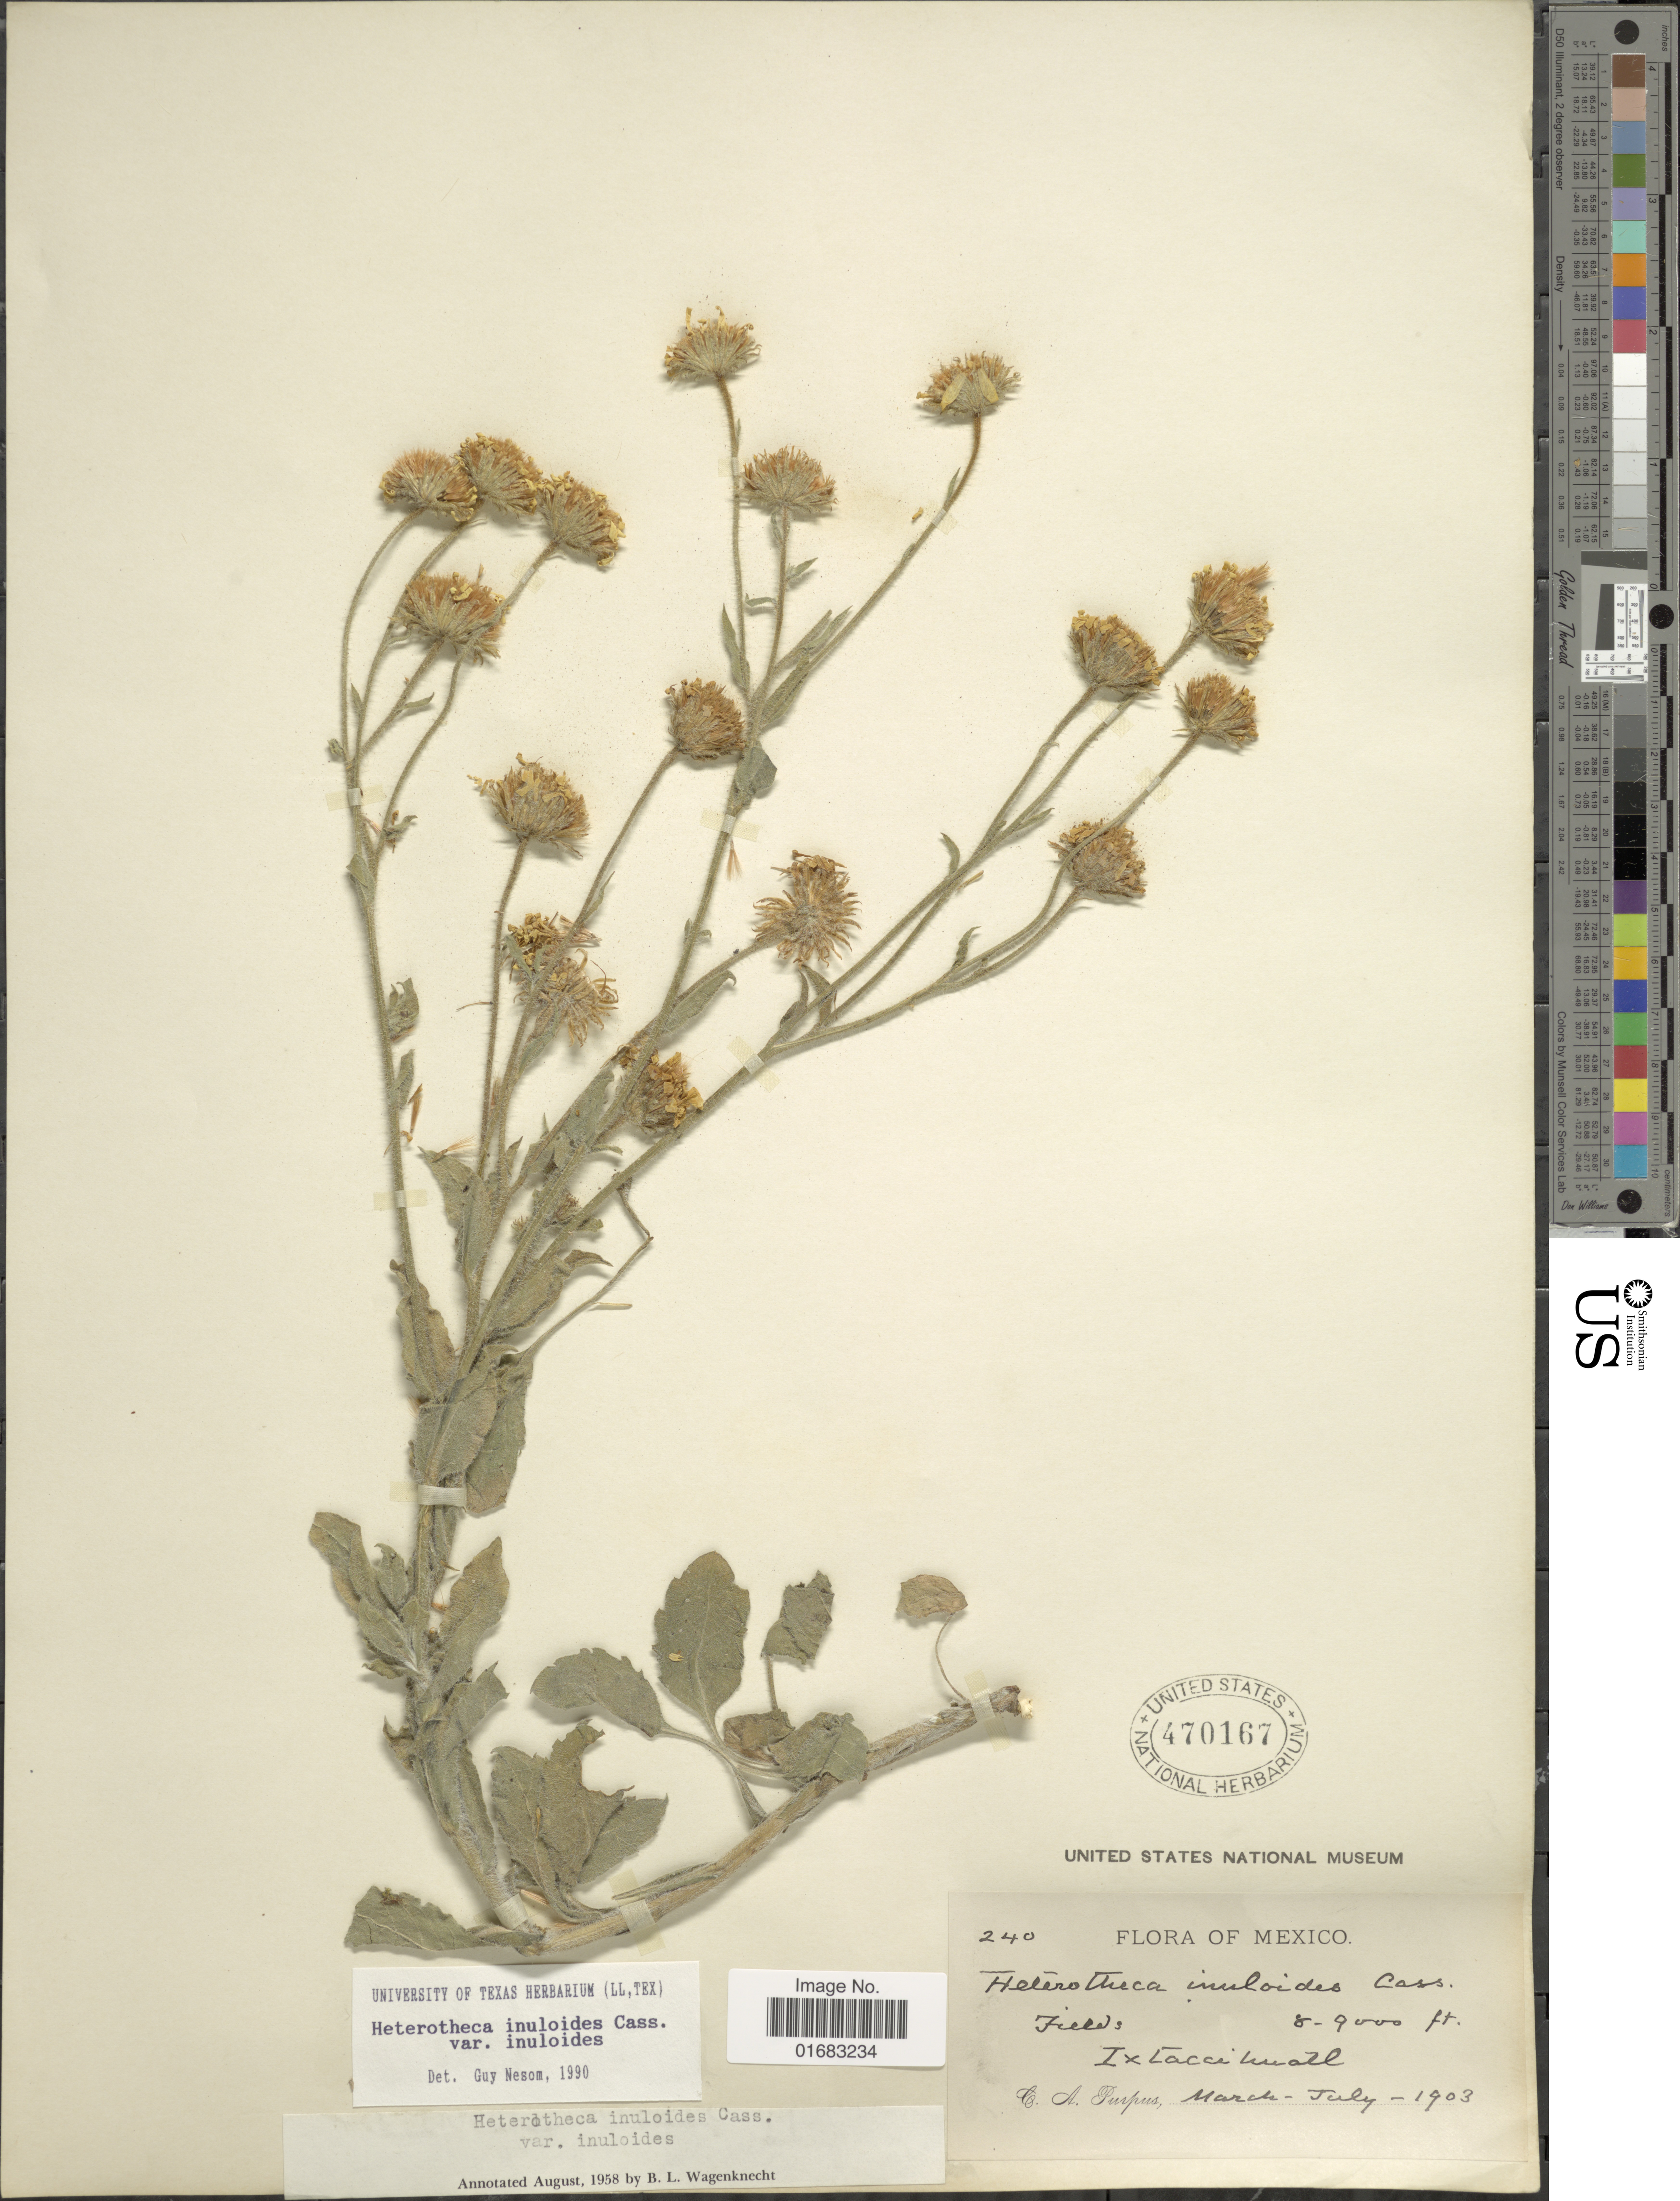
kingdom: Plantae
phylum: Tracheophyta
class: Magnoliopsida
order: Asterales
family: Asteraceae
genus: Heterotheca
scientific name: Heterotheca inuloides var. inuloides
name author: Cass.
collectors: C. A. Purpus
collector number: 240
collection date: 1903-03/1903-07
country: Mexico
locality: Fields. Iztaccíhuatl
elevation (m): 2438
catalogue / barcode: US 470167